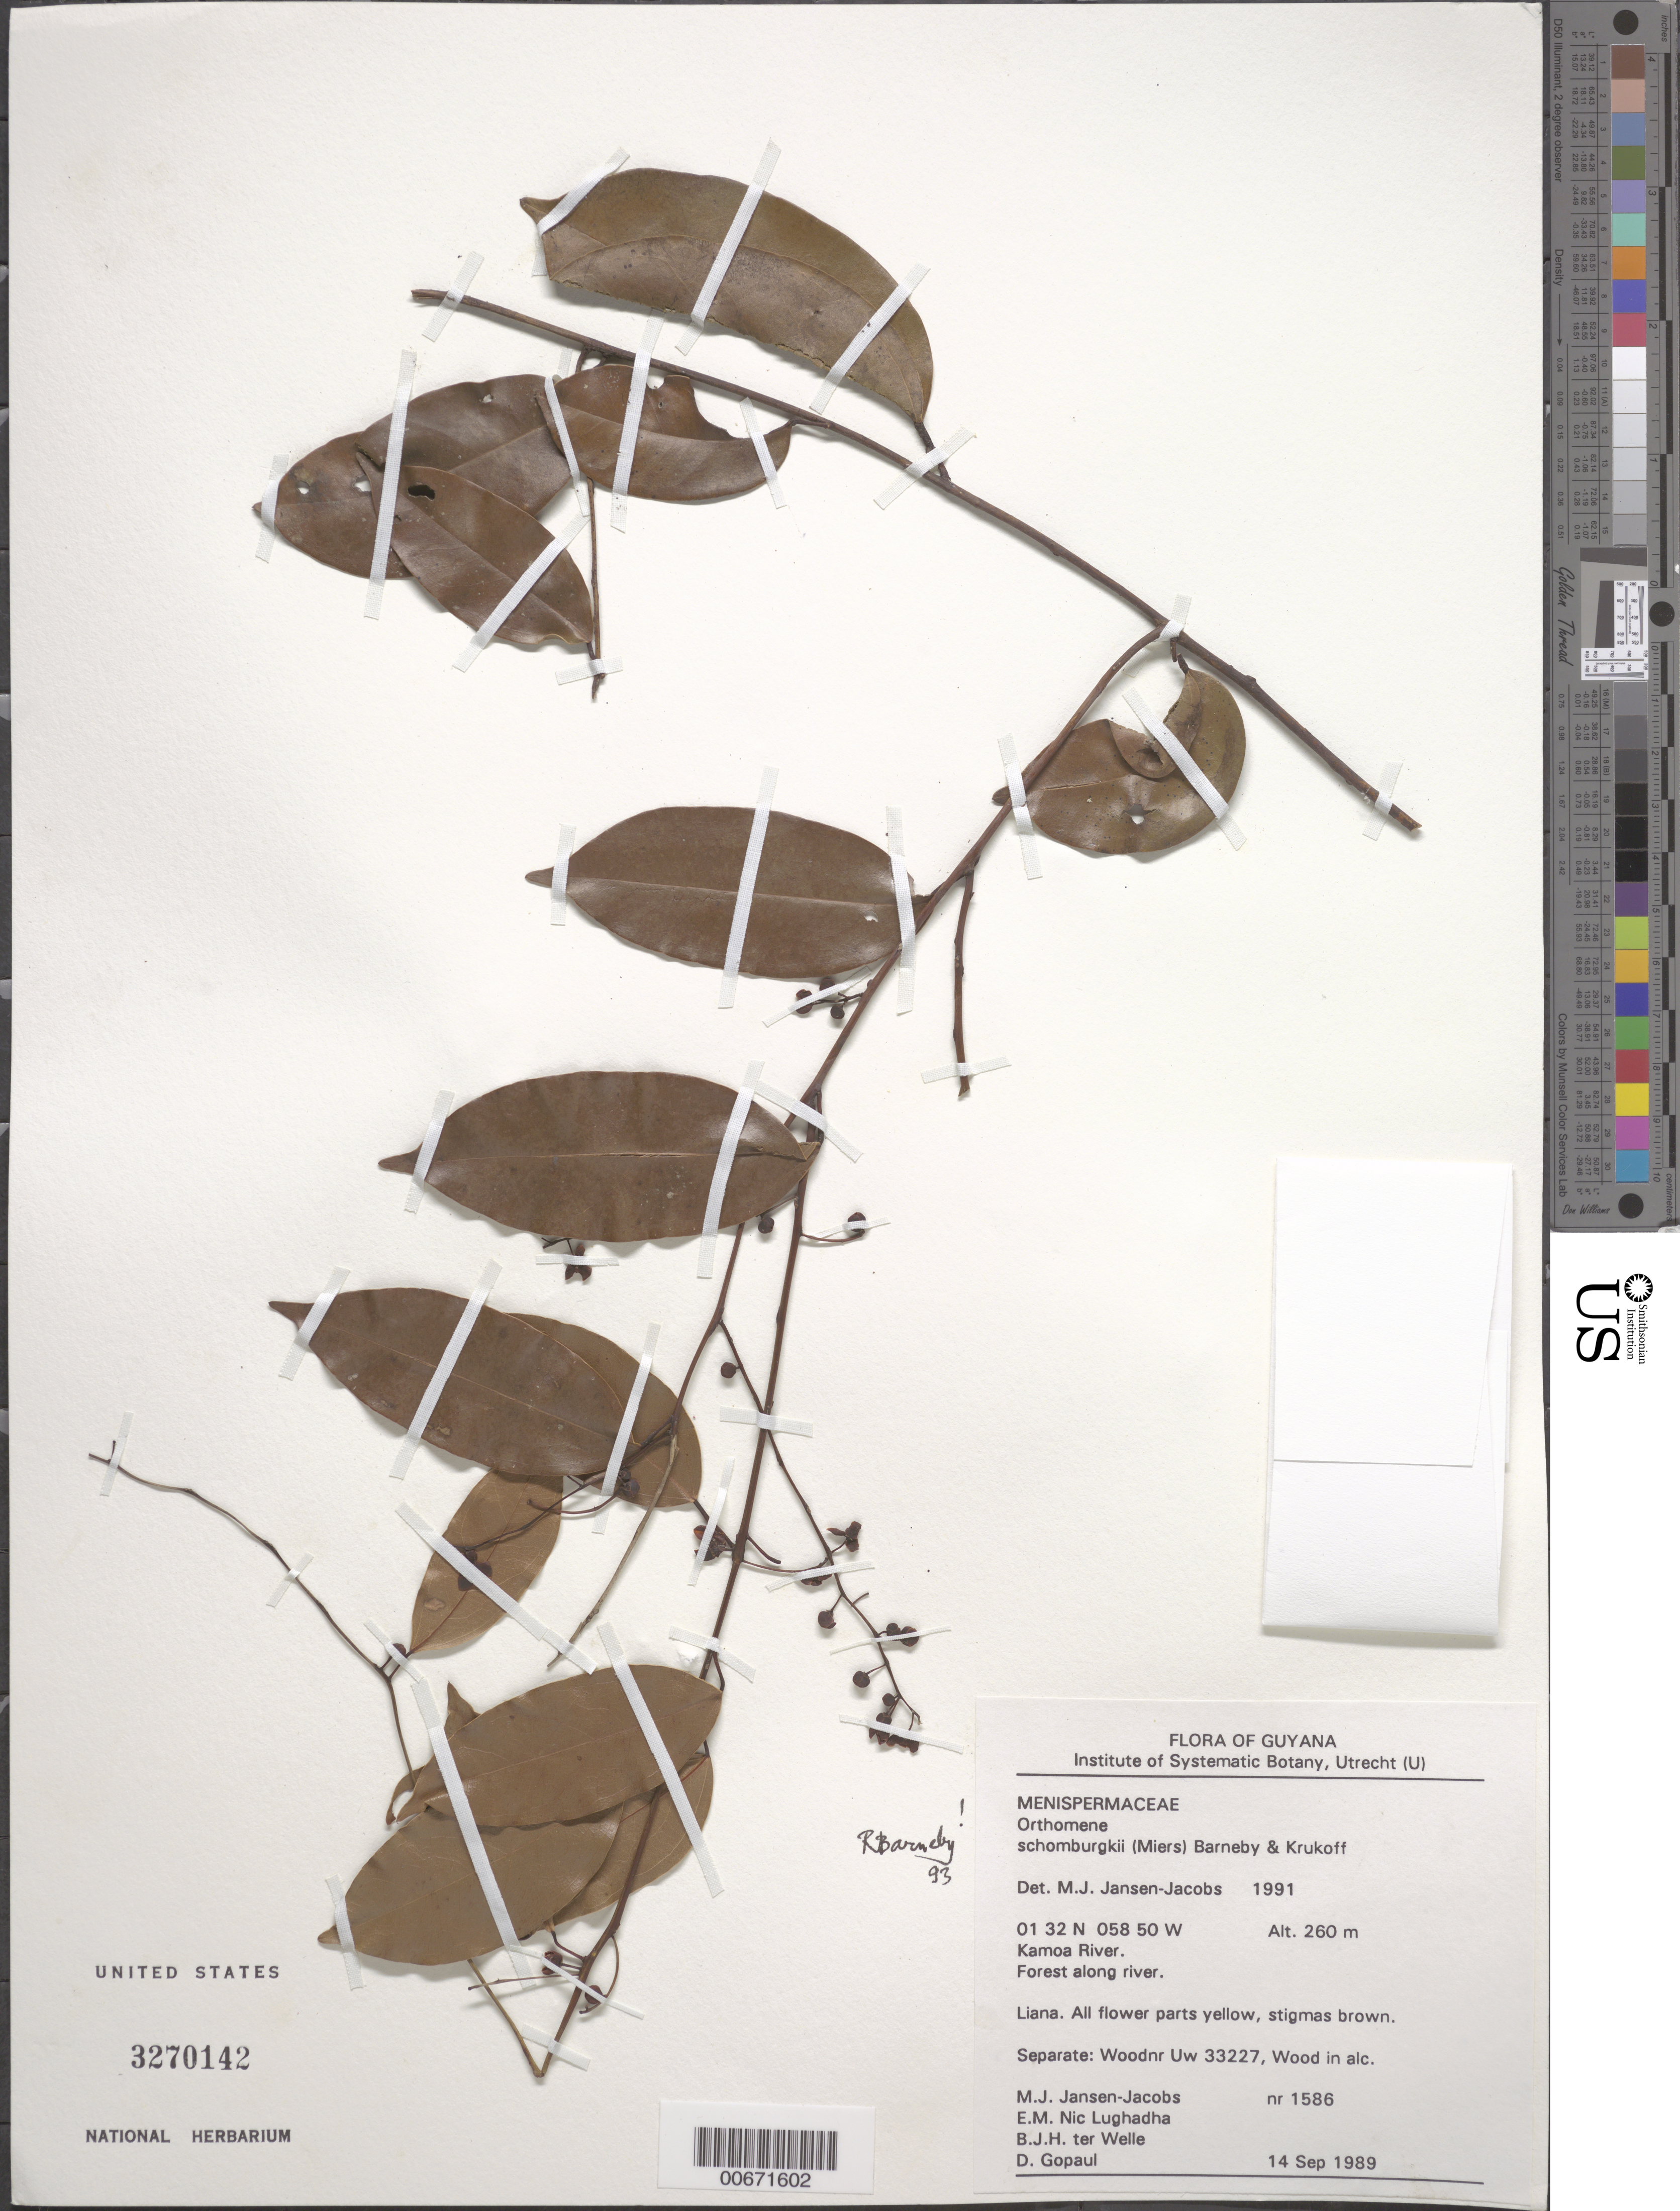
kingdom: Plantae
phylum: Tracheophyta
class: Magnoliopsida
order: Ranunculales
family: Menispermaceae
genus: Anomospermum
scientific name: Anomospermum schomburgkii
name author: Miers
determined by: Strong, Mark T., (BOT), Smithsonian Institution - National Museum of Natural History (UNITED STATES)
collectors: M. J. Jansen-Jacobs, E. Nic Lughadha, B. Welle & D. Gopaul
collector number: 1586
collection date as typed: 14-Sep-89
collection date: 1989-09-14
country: Guyana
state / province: U. Takutu-U. Essequibo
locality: Kamoa River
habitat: Forest along river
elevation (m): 260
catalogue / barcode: US 3270142